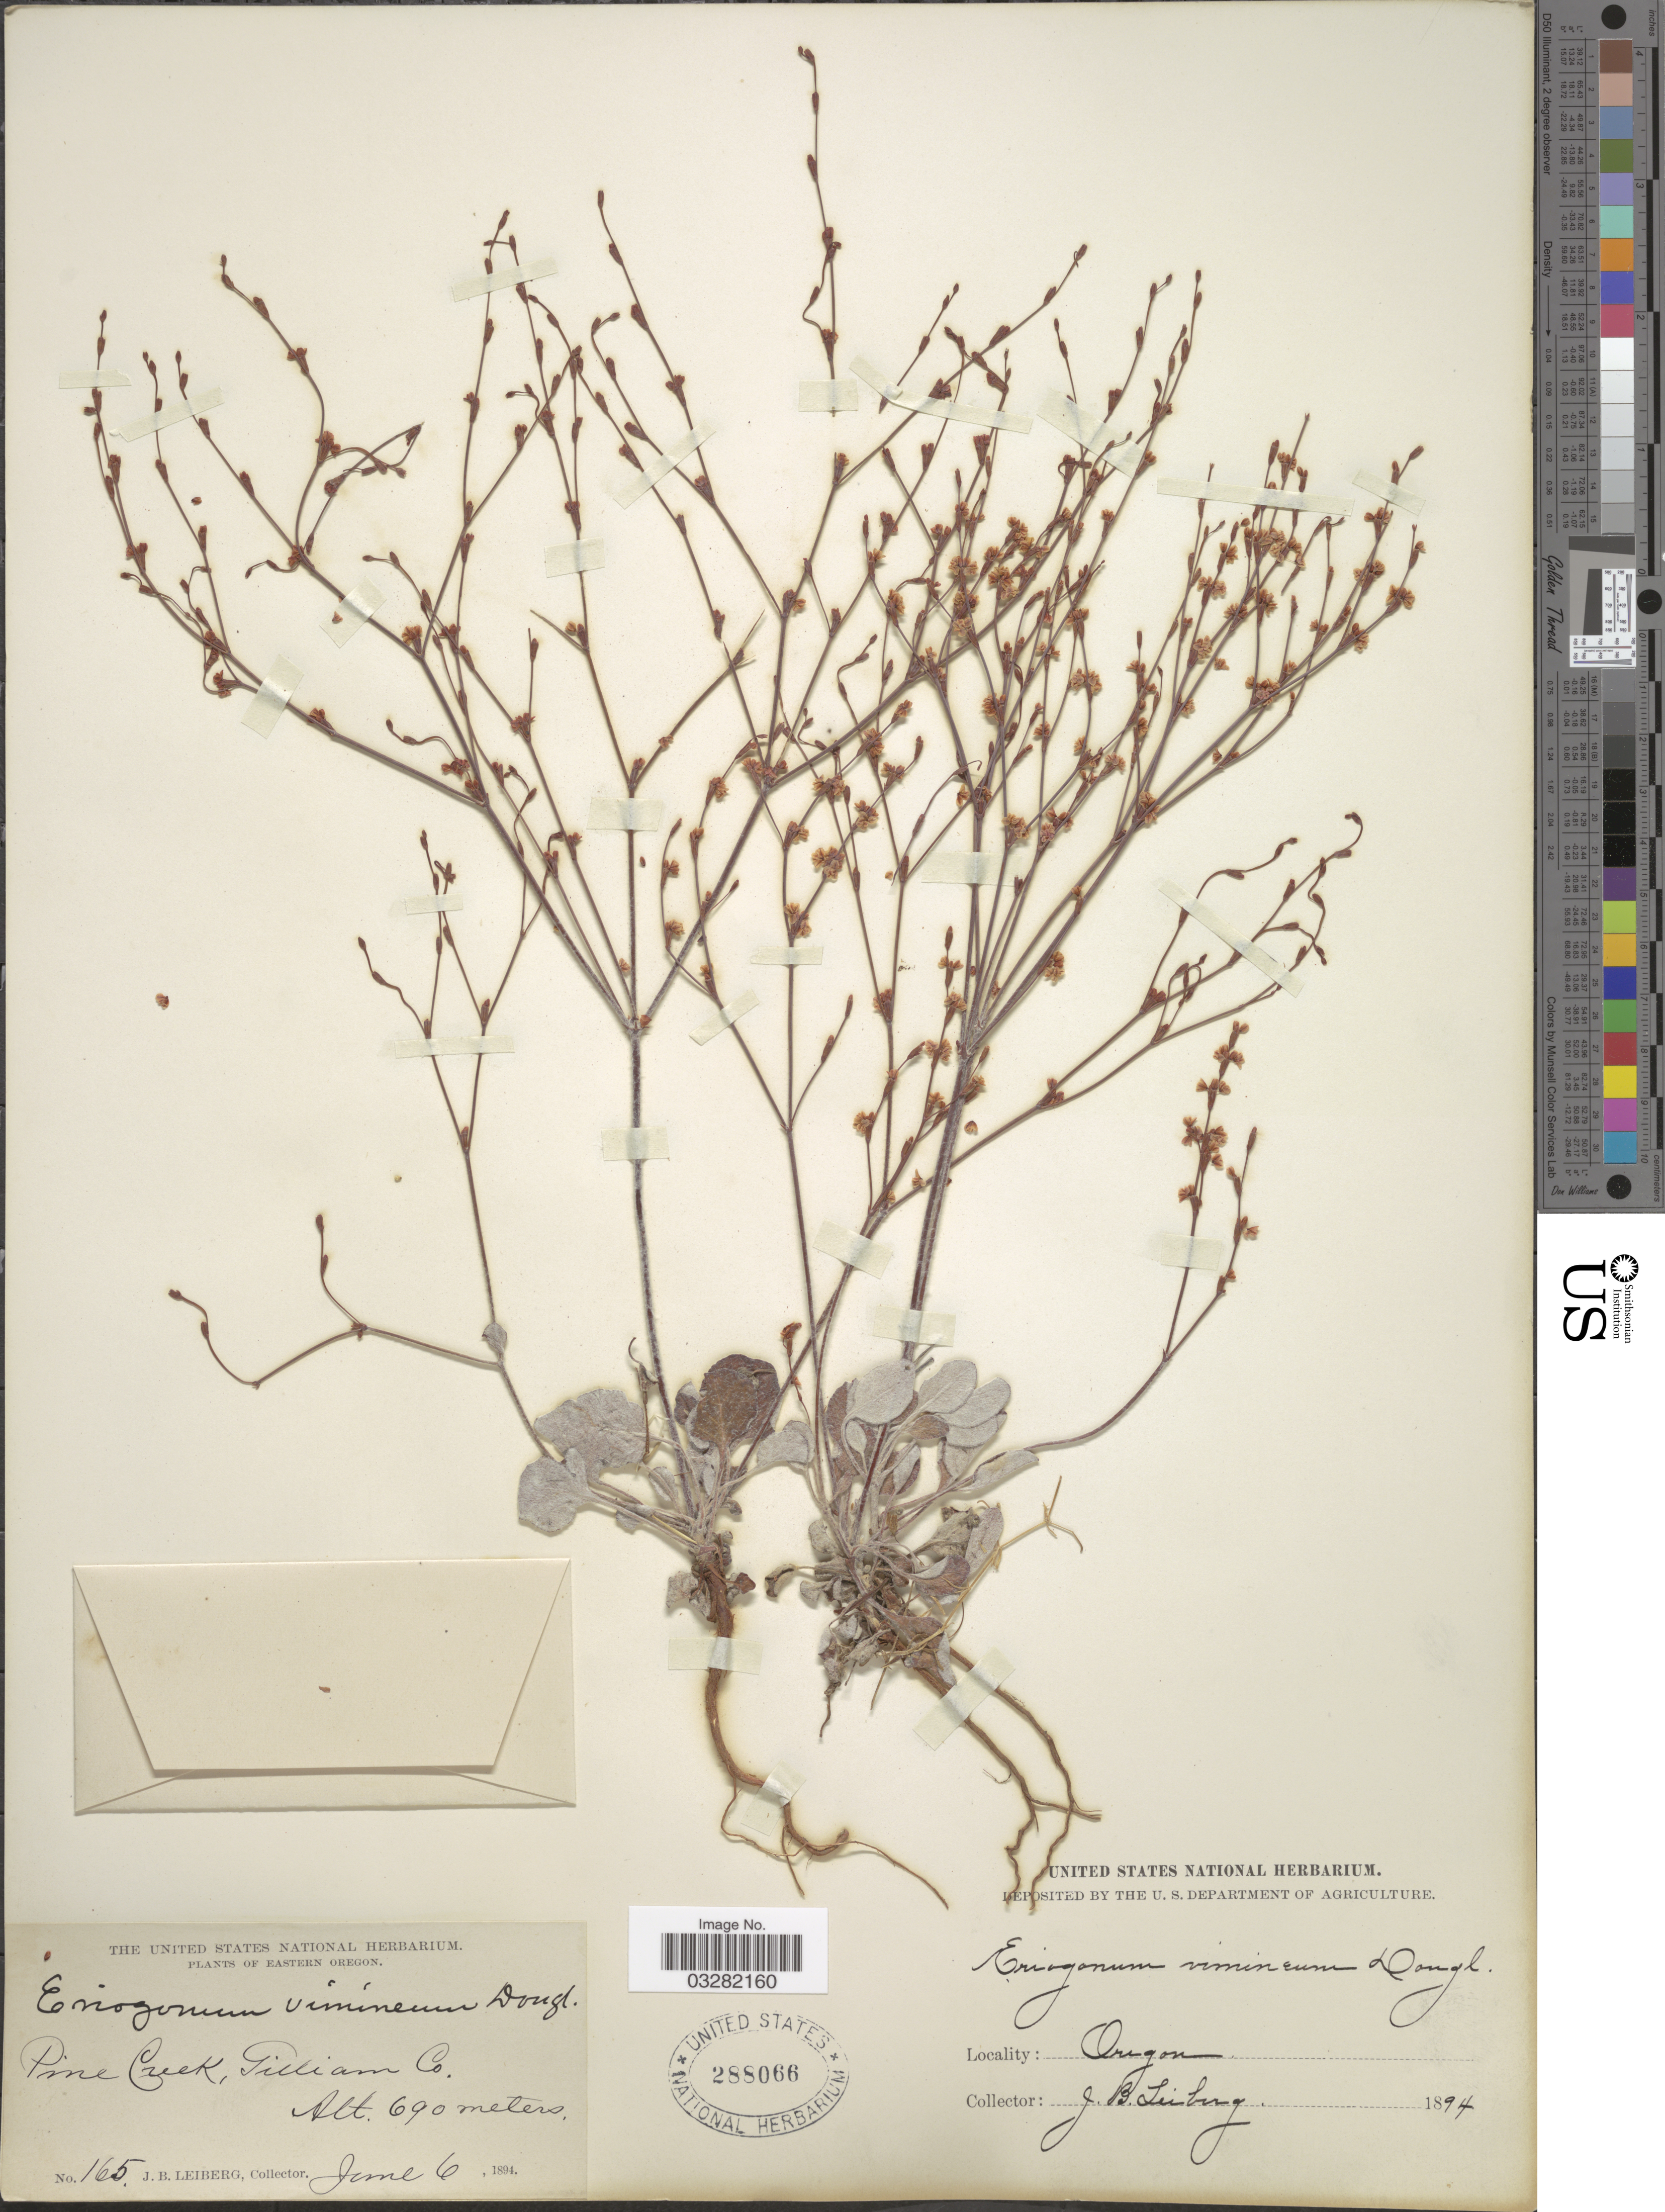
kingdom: Plantae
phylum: Tracheophyta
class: Magnoliopsida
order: Caryophyllales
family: Polygonaceae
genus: Eriogonum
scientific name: Eriogonum vimineum var. vimineum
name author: Douglas ex Benth.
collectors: J. B. Leiberg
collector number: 165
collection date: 1894-06-06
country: United States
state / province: Oregon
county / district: Gilliam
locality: Eastern Oregon, Pine Creek, Gilliam Co.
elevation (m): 690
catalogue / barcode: US 288066